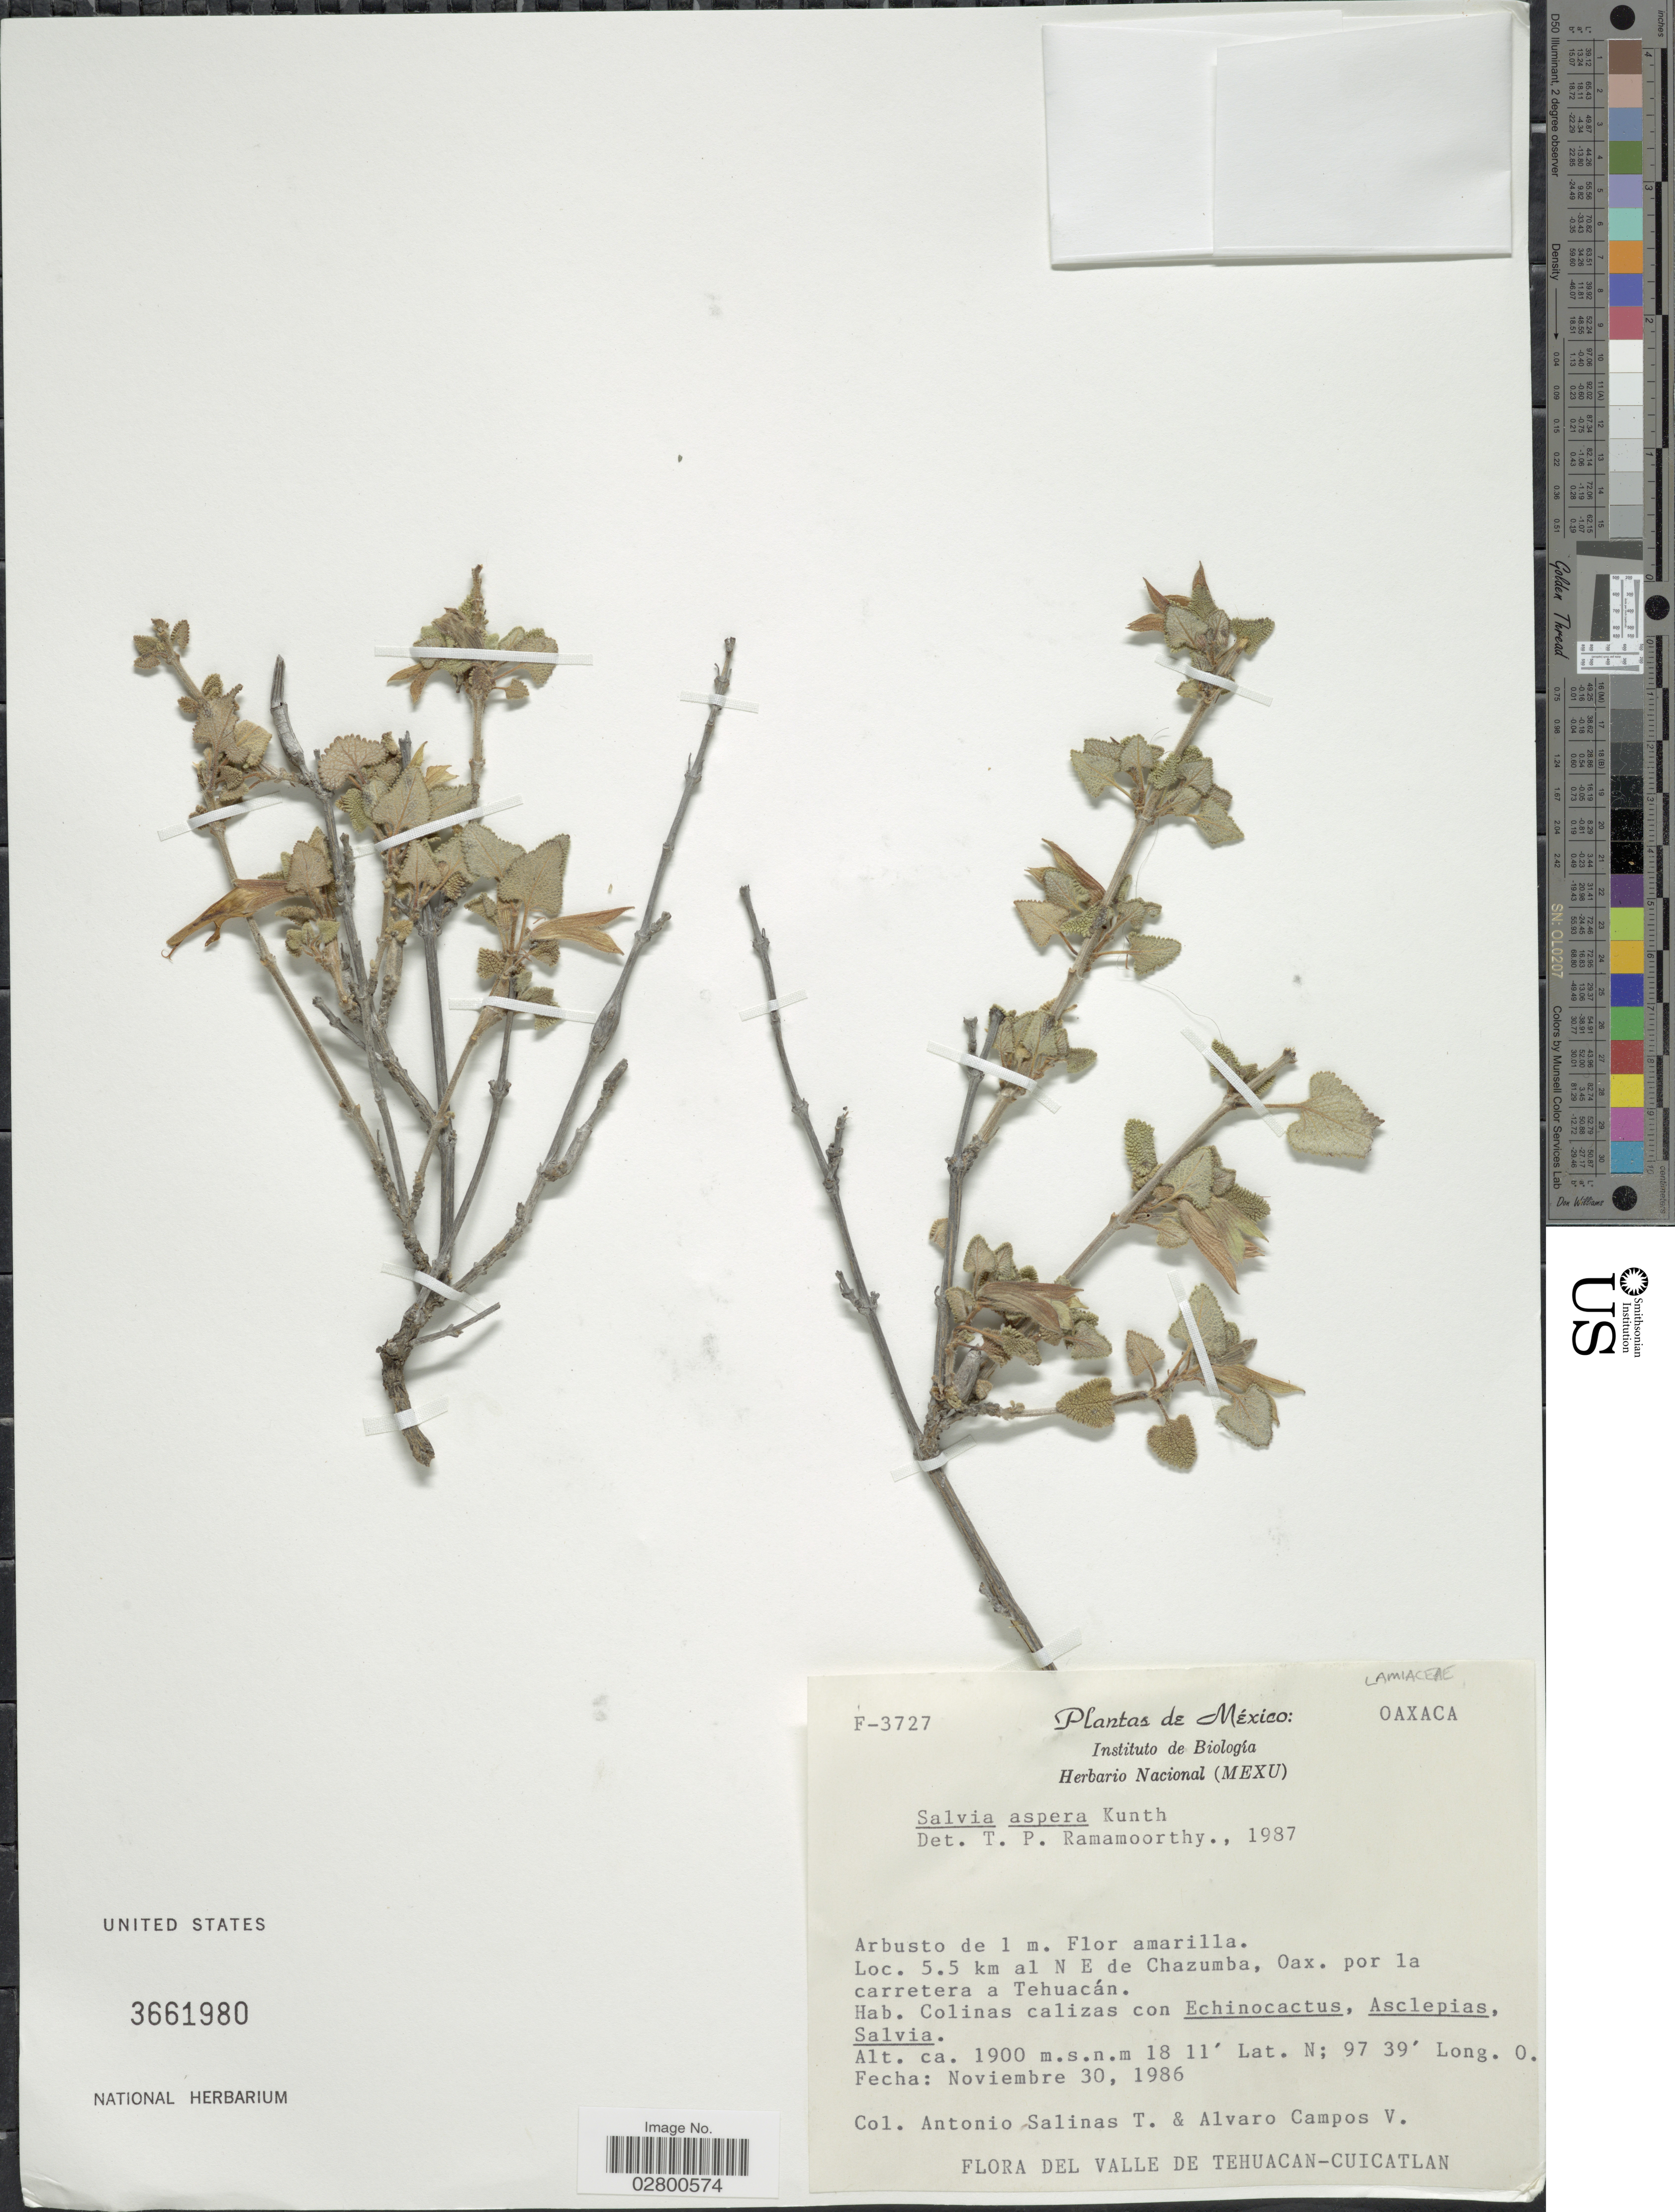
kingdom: Plantae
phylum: Tracheophyta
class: Magnoliopsida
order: Lamiales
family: Lamiaceae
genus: Salvia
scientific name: Salvia aspera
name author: M. Martens & Galeotti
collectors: A. Salinas T. & A. Campos V.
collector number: F-3727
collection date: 1986-11-30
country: Mexico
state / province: Oaxaca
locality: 5.5 km al N E de Chazumba, Oax. por la carretera a Tehuacán.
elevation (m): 1900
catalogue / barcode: US 3661980